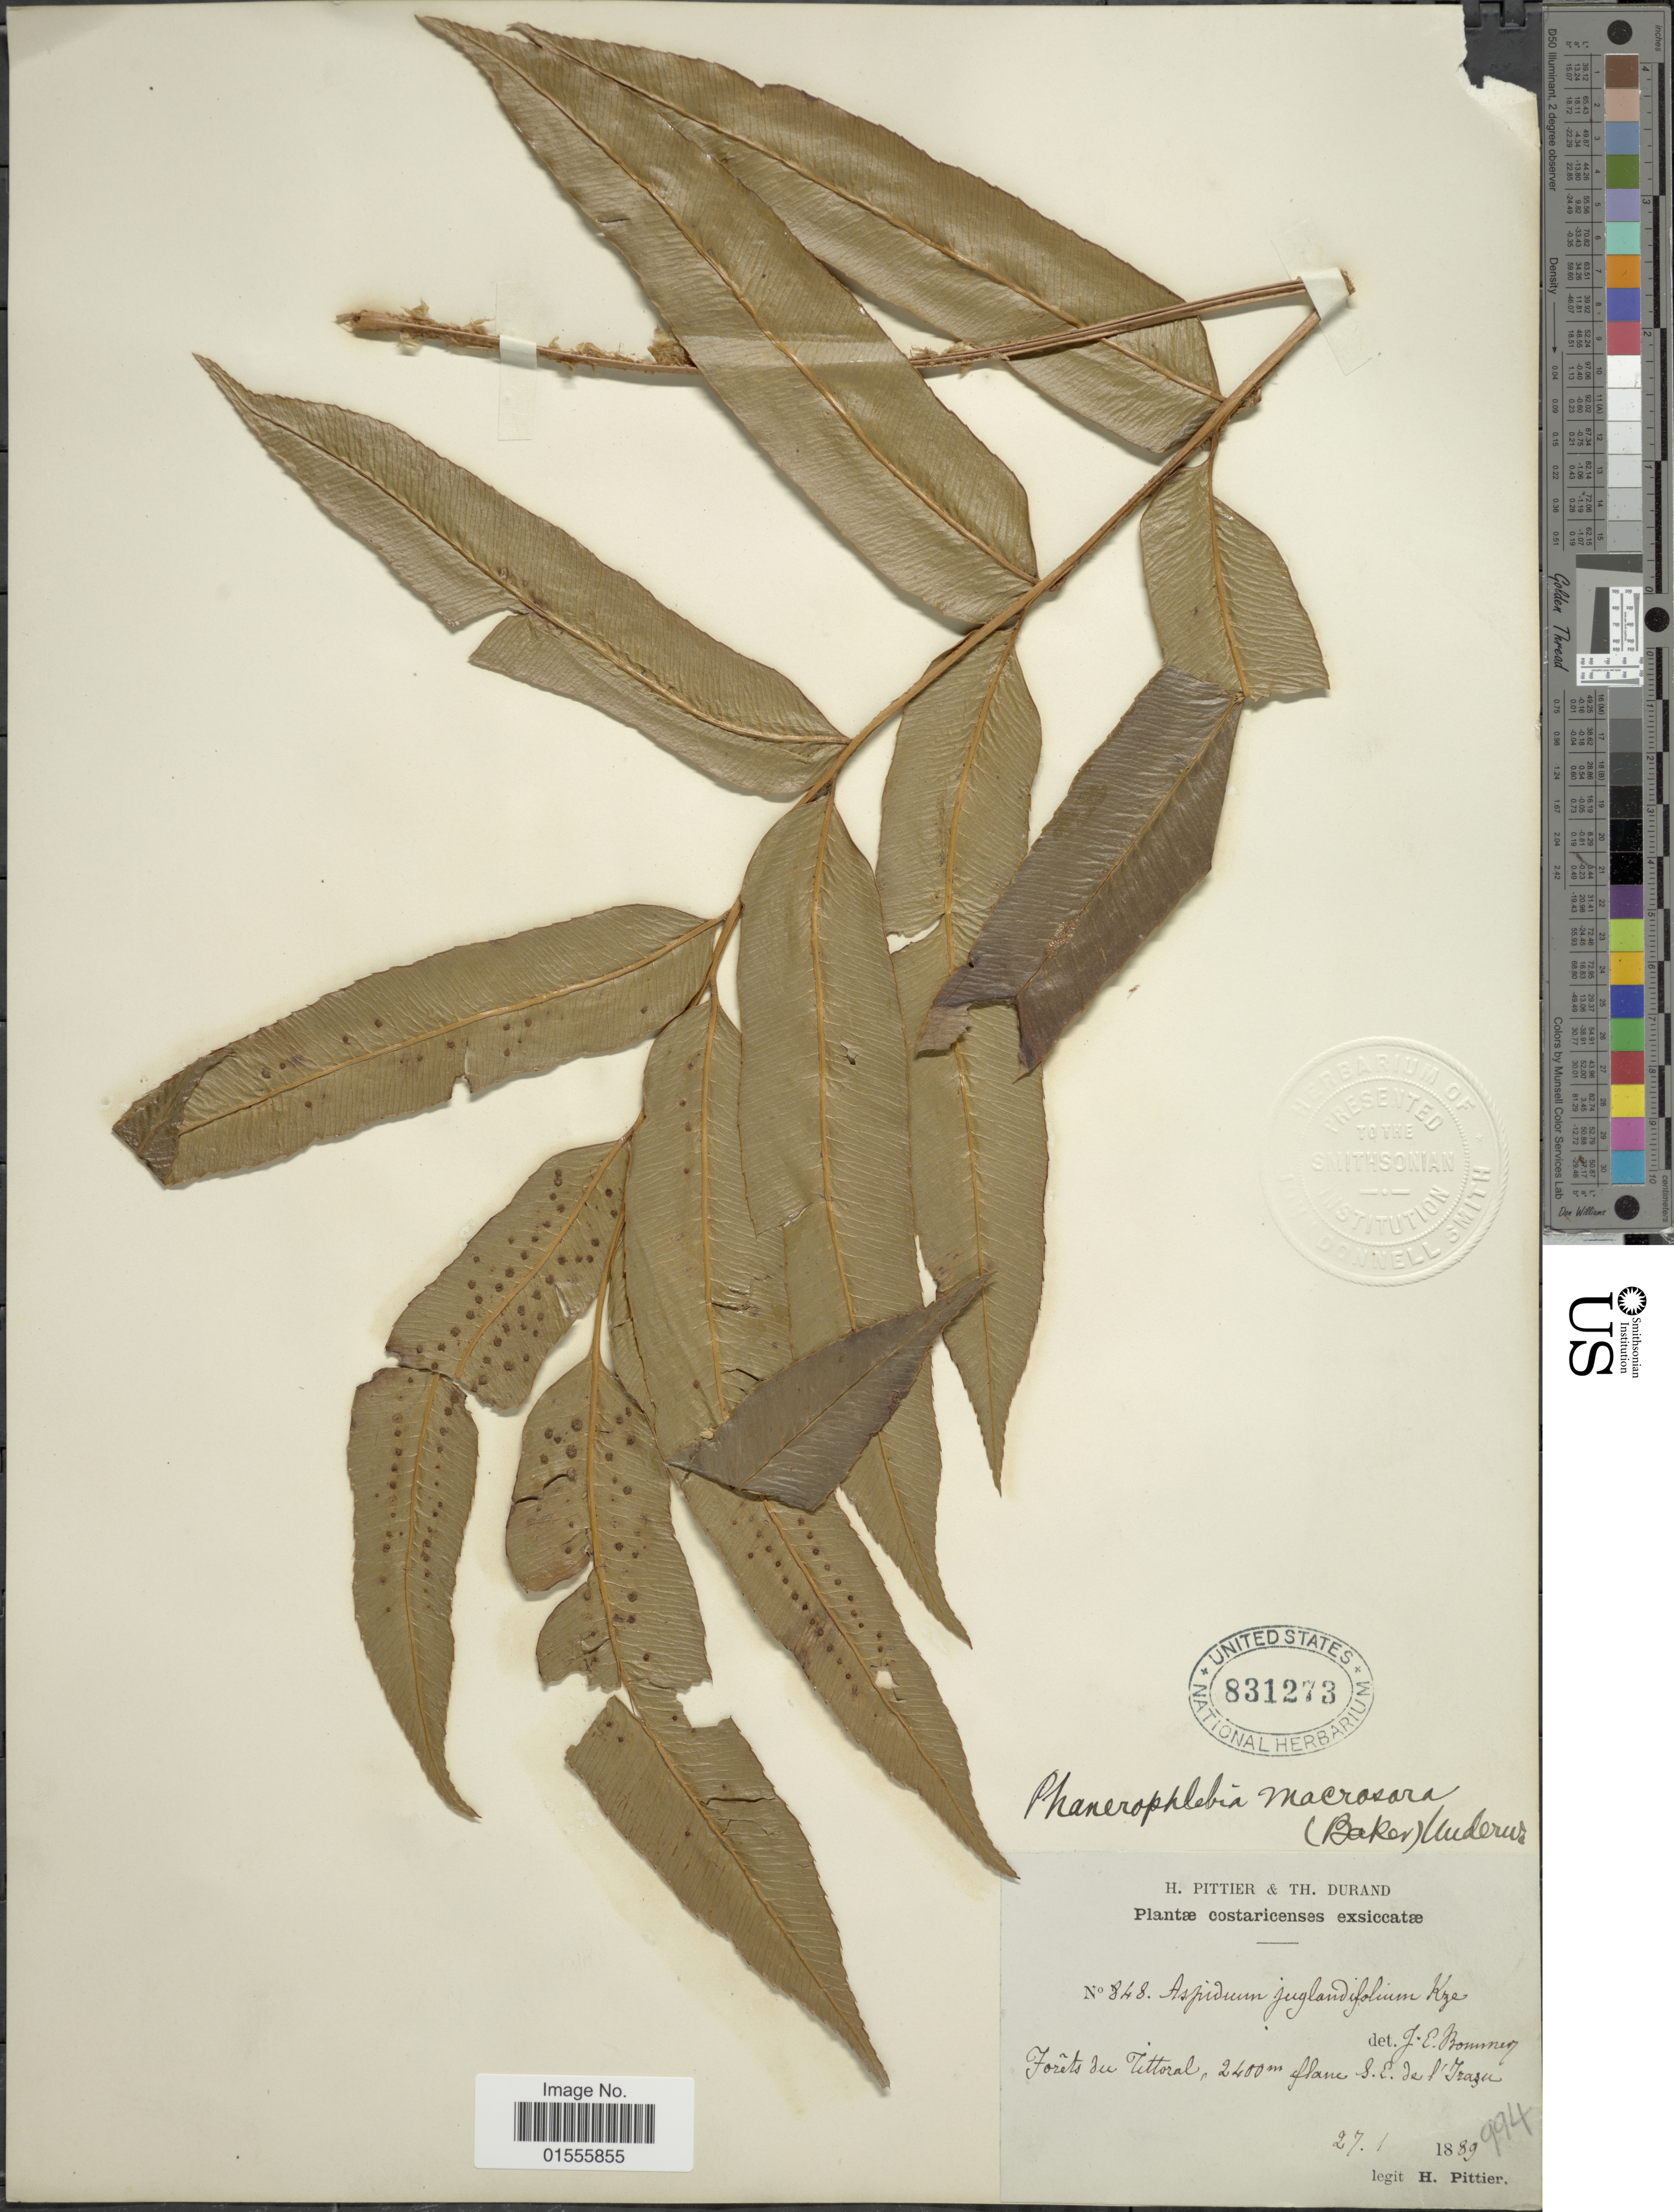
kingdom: Plantae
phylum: Tracheophyta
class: Polypodiopsida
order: Polypodiales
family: Dryopteridaceae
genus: Phanerophlebia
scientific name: Phanerophlebia macrosora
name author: (Baker) Underw.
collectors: H. Pitier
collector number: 848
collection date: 1889-01-27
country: Costa Rica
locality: Forets du littoral, flane S.E. del Irazú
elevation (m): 2400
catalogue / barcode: US 831273